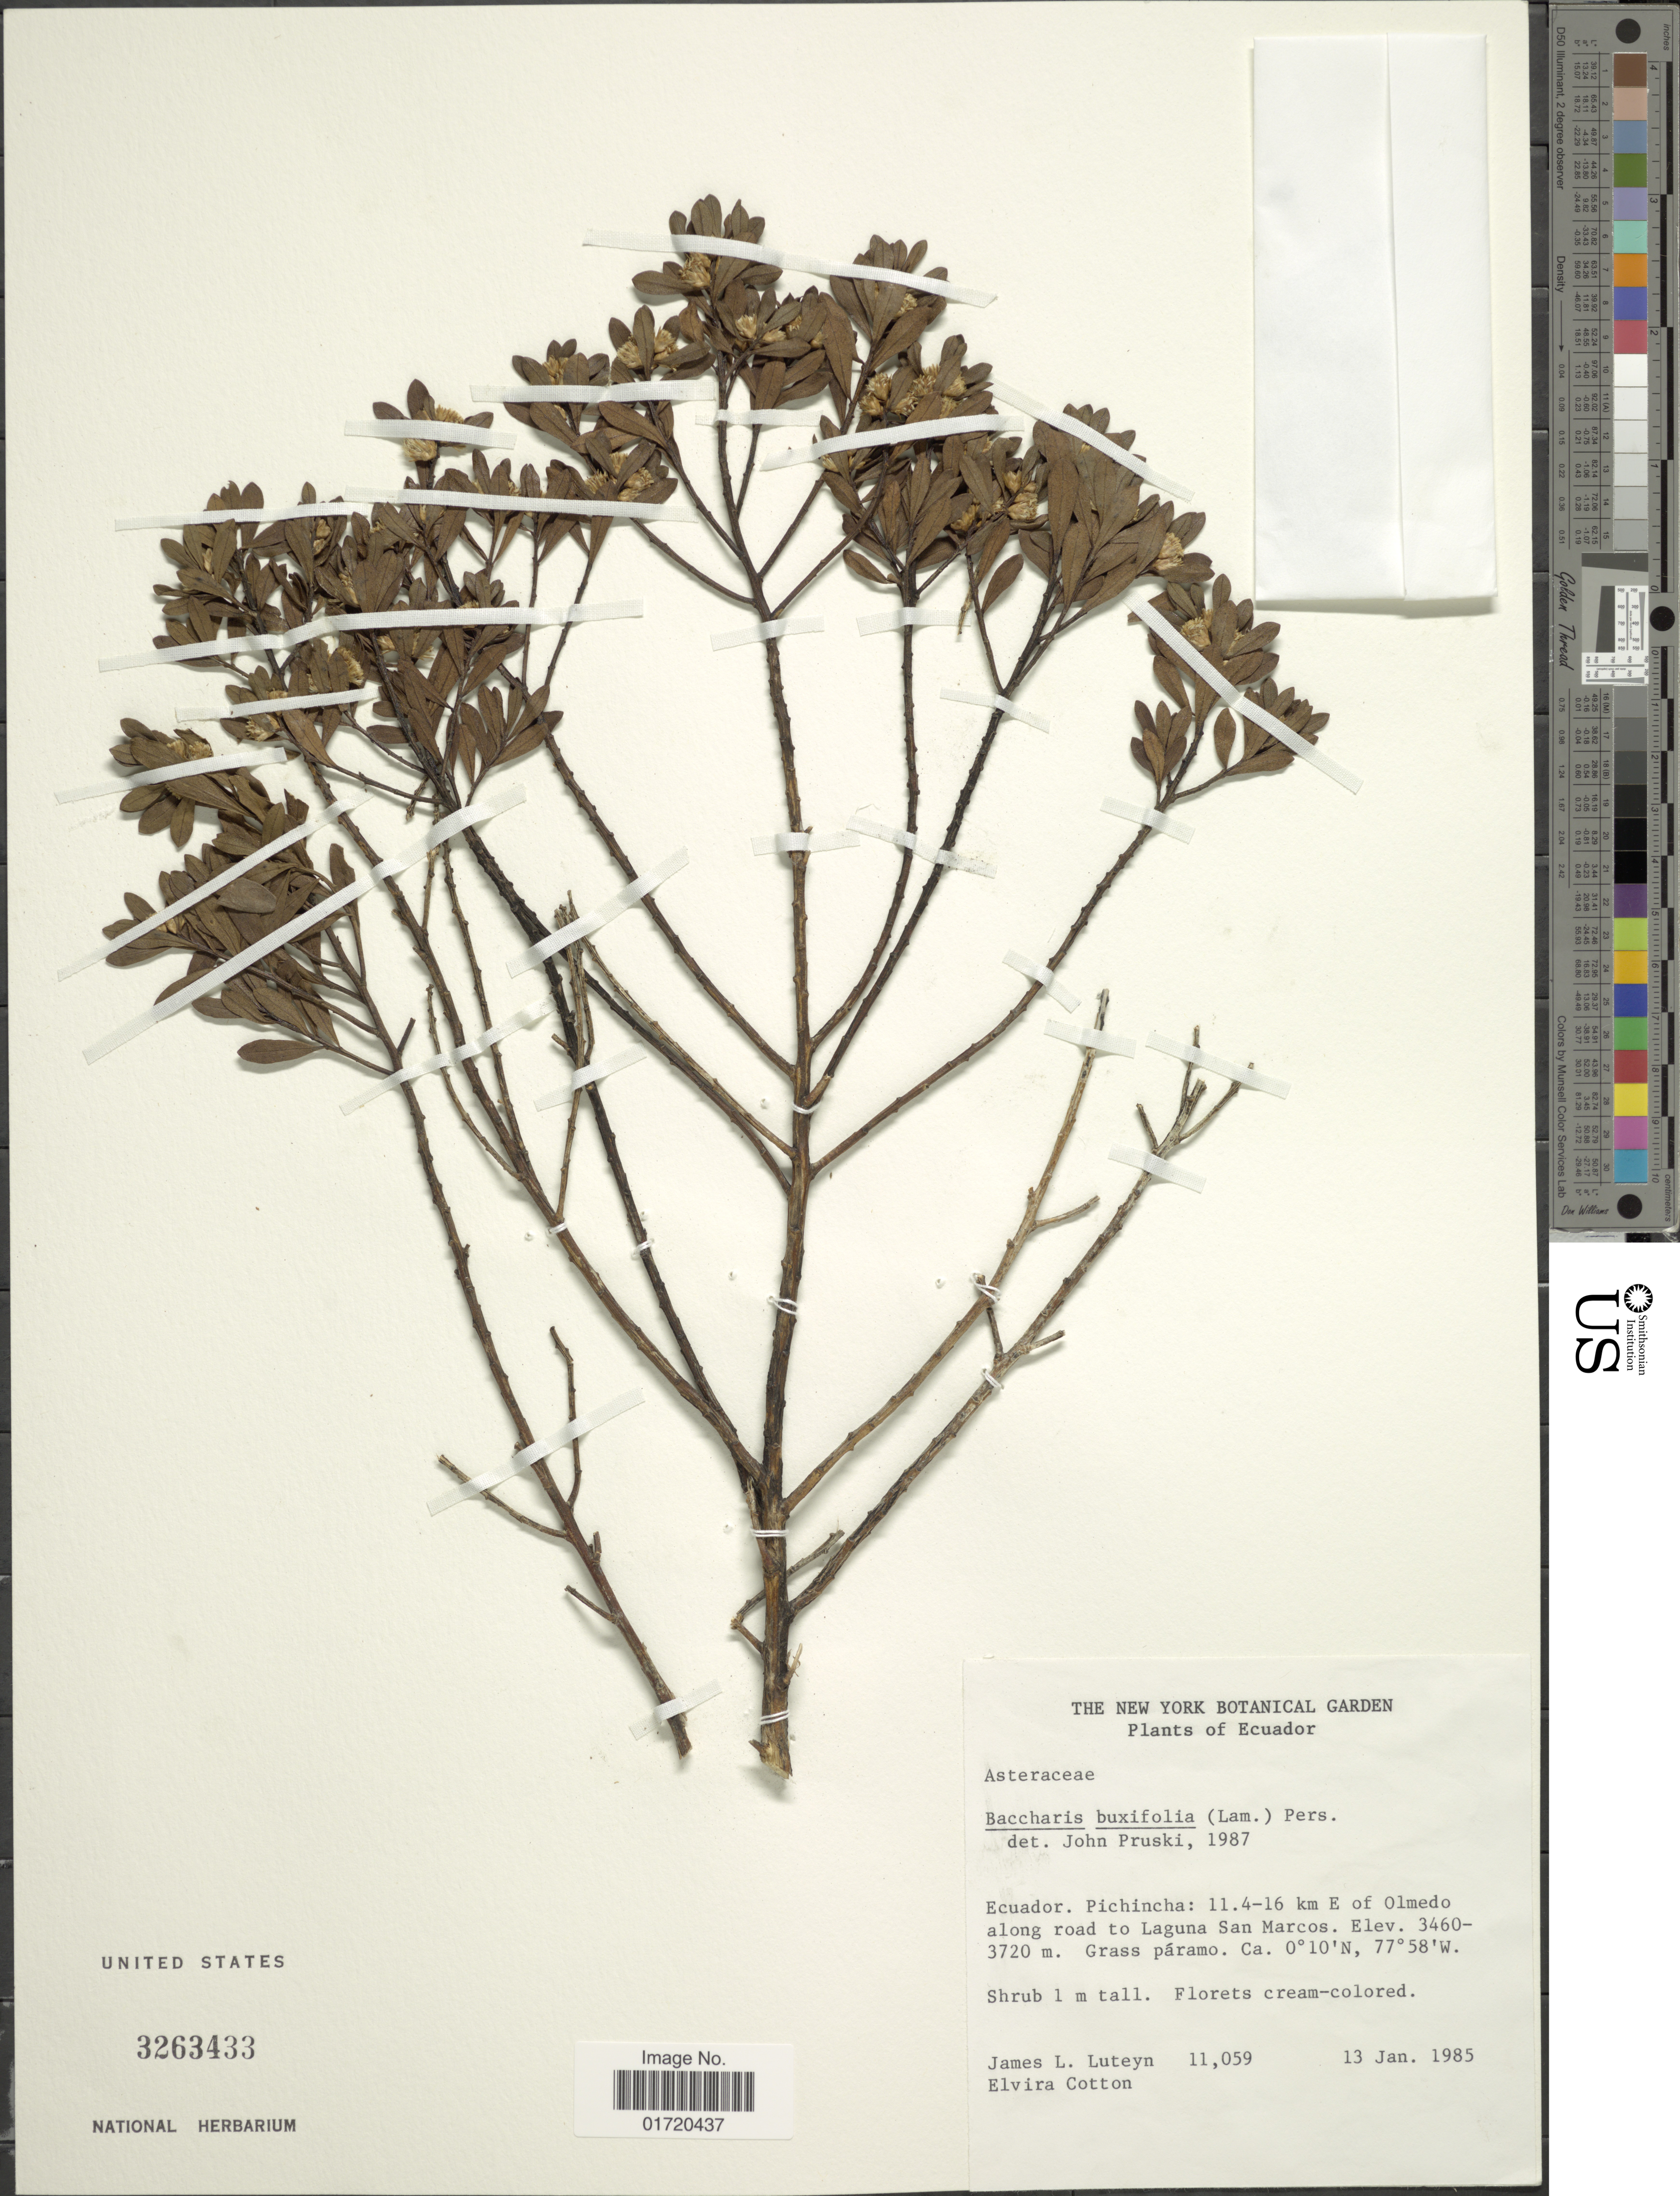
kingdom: Plantae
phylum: Tracheophyta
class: Magnoliopsida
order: Asterales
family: Asteraceae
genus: Baccharis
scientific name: Baccharis buxifolia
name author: (Lam.) Pers.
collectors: J. L. Luteyn & E. Cotton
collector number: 11059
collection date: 1985-01-13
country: Ecuador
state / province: Pichincha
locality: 11.4-16 km E of Olmedo along road to laguna San Marcus.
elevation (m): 3460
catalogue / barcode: US 3263433